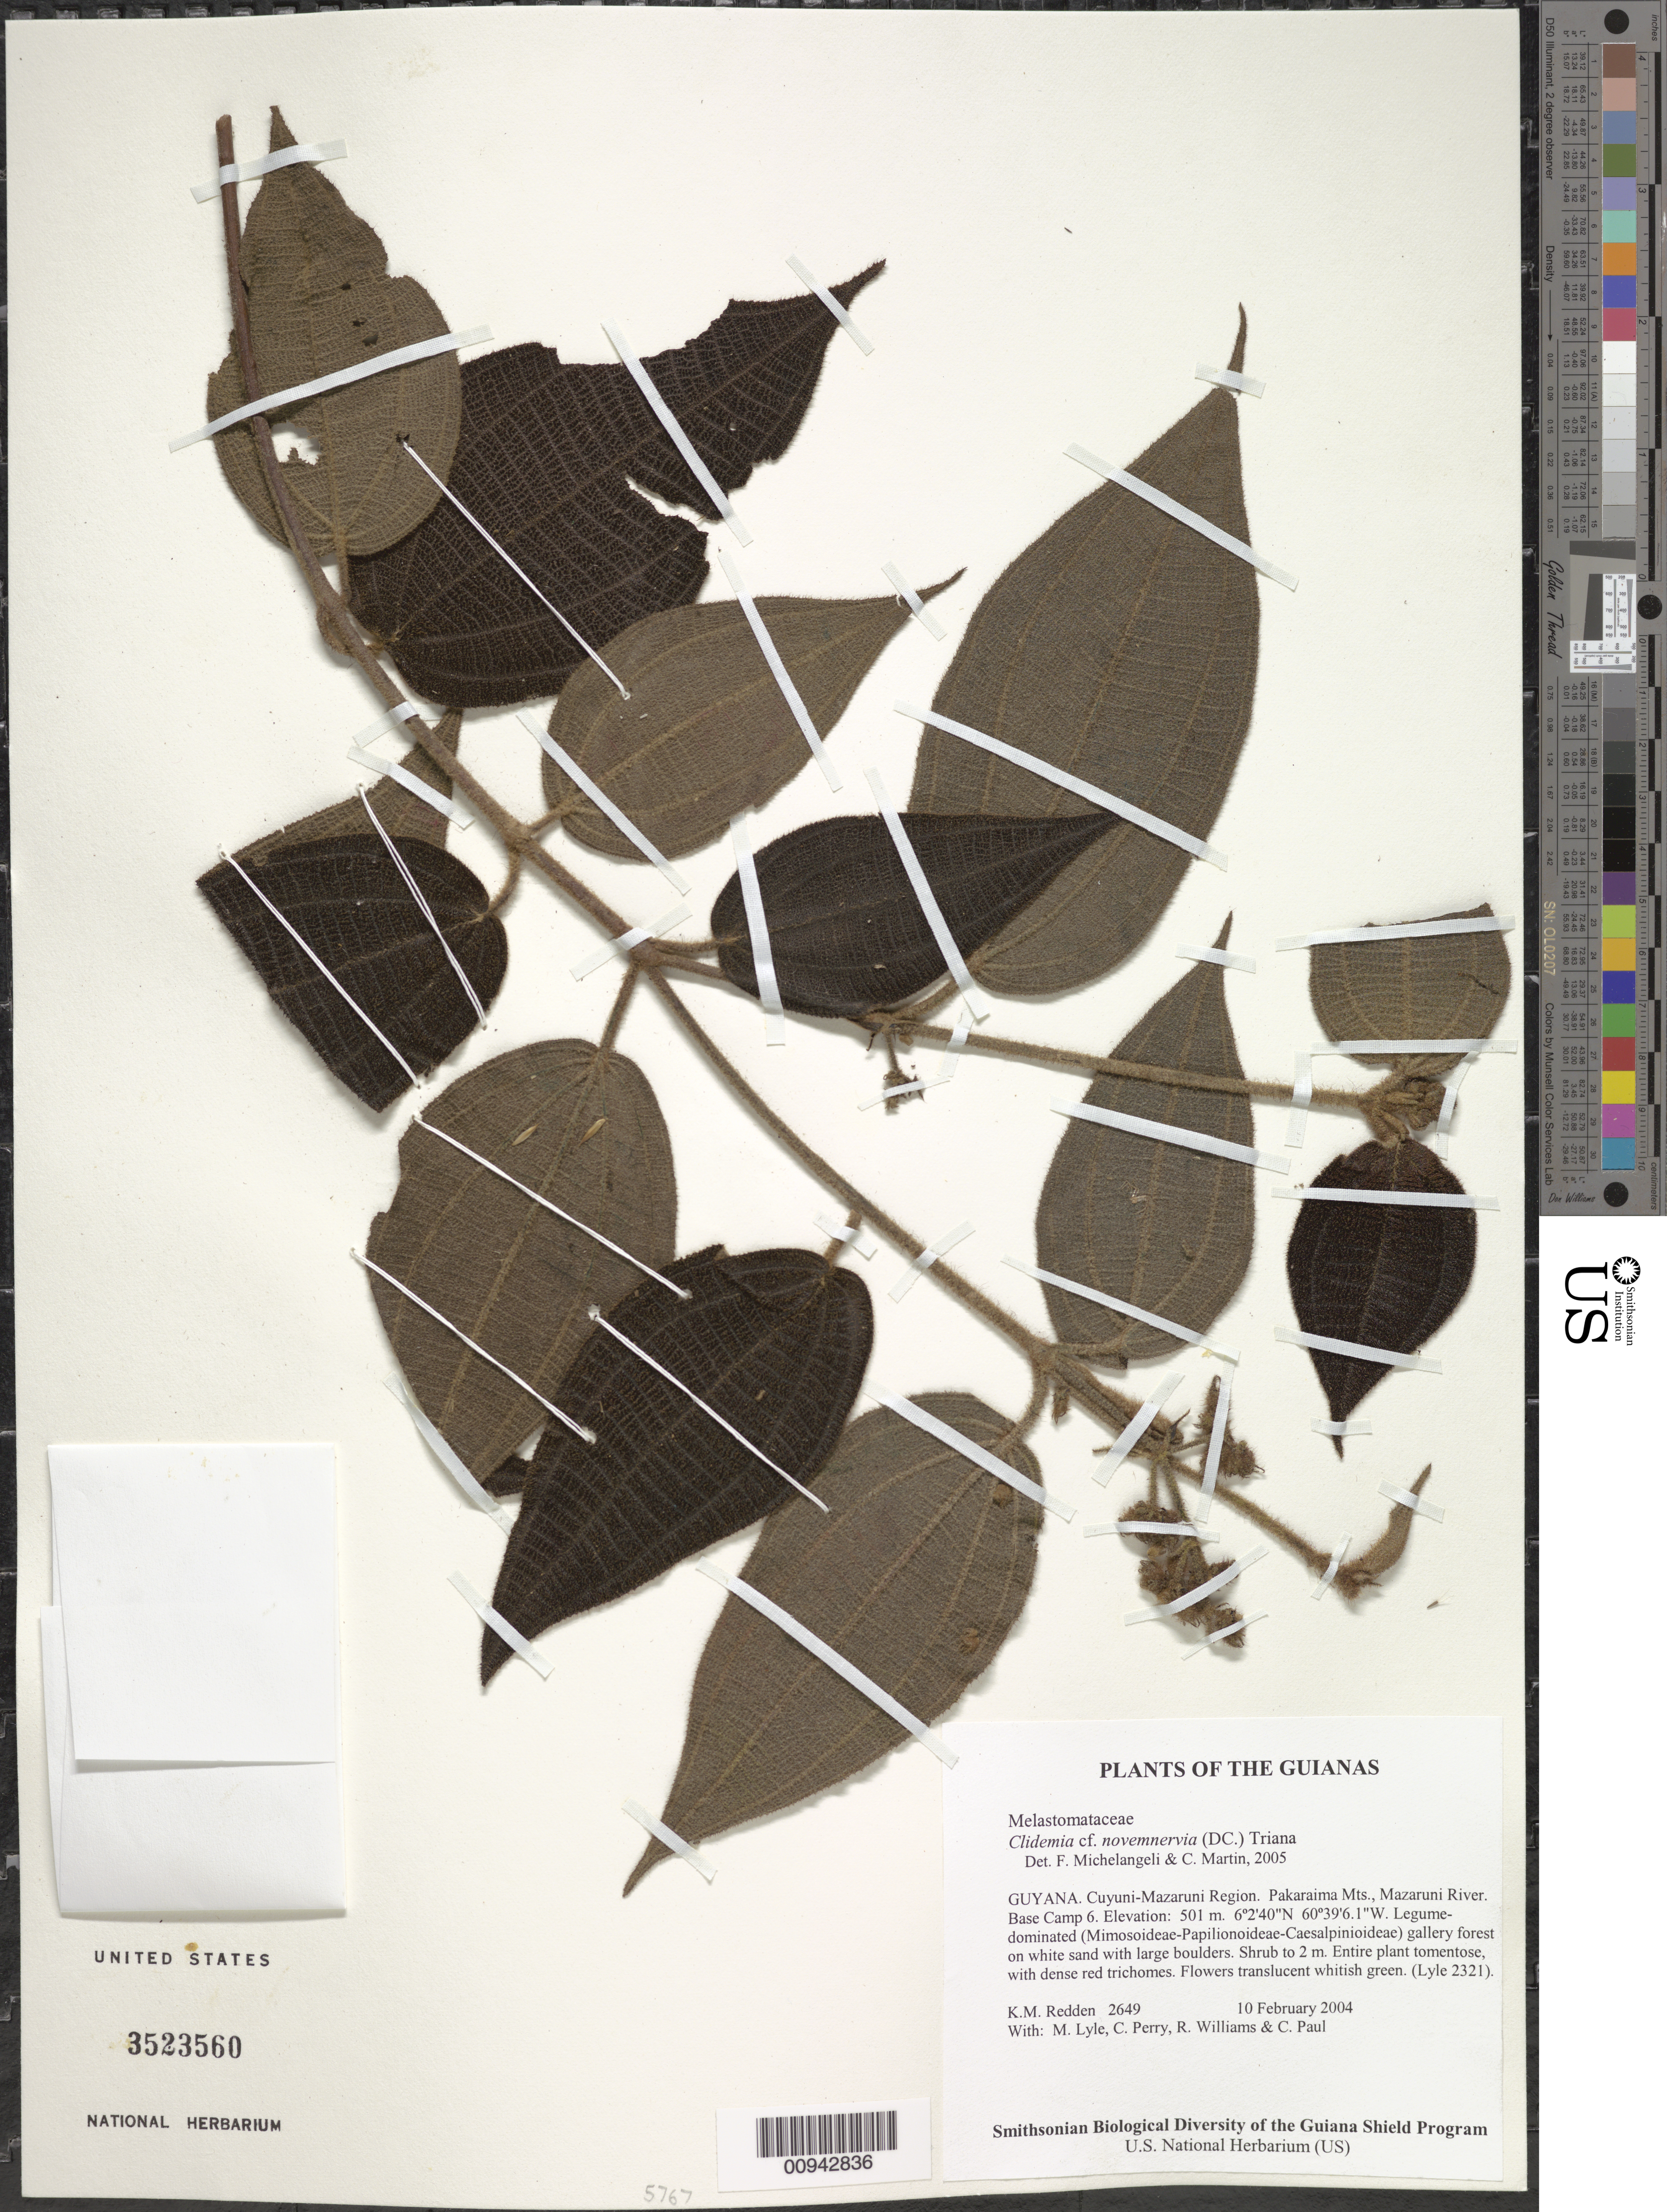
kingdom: Plantae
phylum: Tracheophyta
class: Magnoliopsida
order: Myrtales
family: Melastomataceae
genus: Clidemia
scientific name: Clidemia novemnervia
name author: (DC.) Triana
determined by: Michelangeli, F. A.; Martin, C.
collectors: K. M. Redden, M. Lyle, C. Perry, R. Williams & C. Paul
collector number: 2649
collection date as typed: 10 February 2004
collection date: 2004-02-10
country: Guyana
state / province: Cuyuni-Mazaruni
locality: Pakaraima Mts., Mazaruni River. Base Camp 6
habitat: Legume-dominated (Mimosoideae-Papilionoideae-Caesalpinioideae) gallery forest on white sand with large boulders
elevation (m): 501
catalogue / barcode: US 3523560